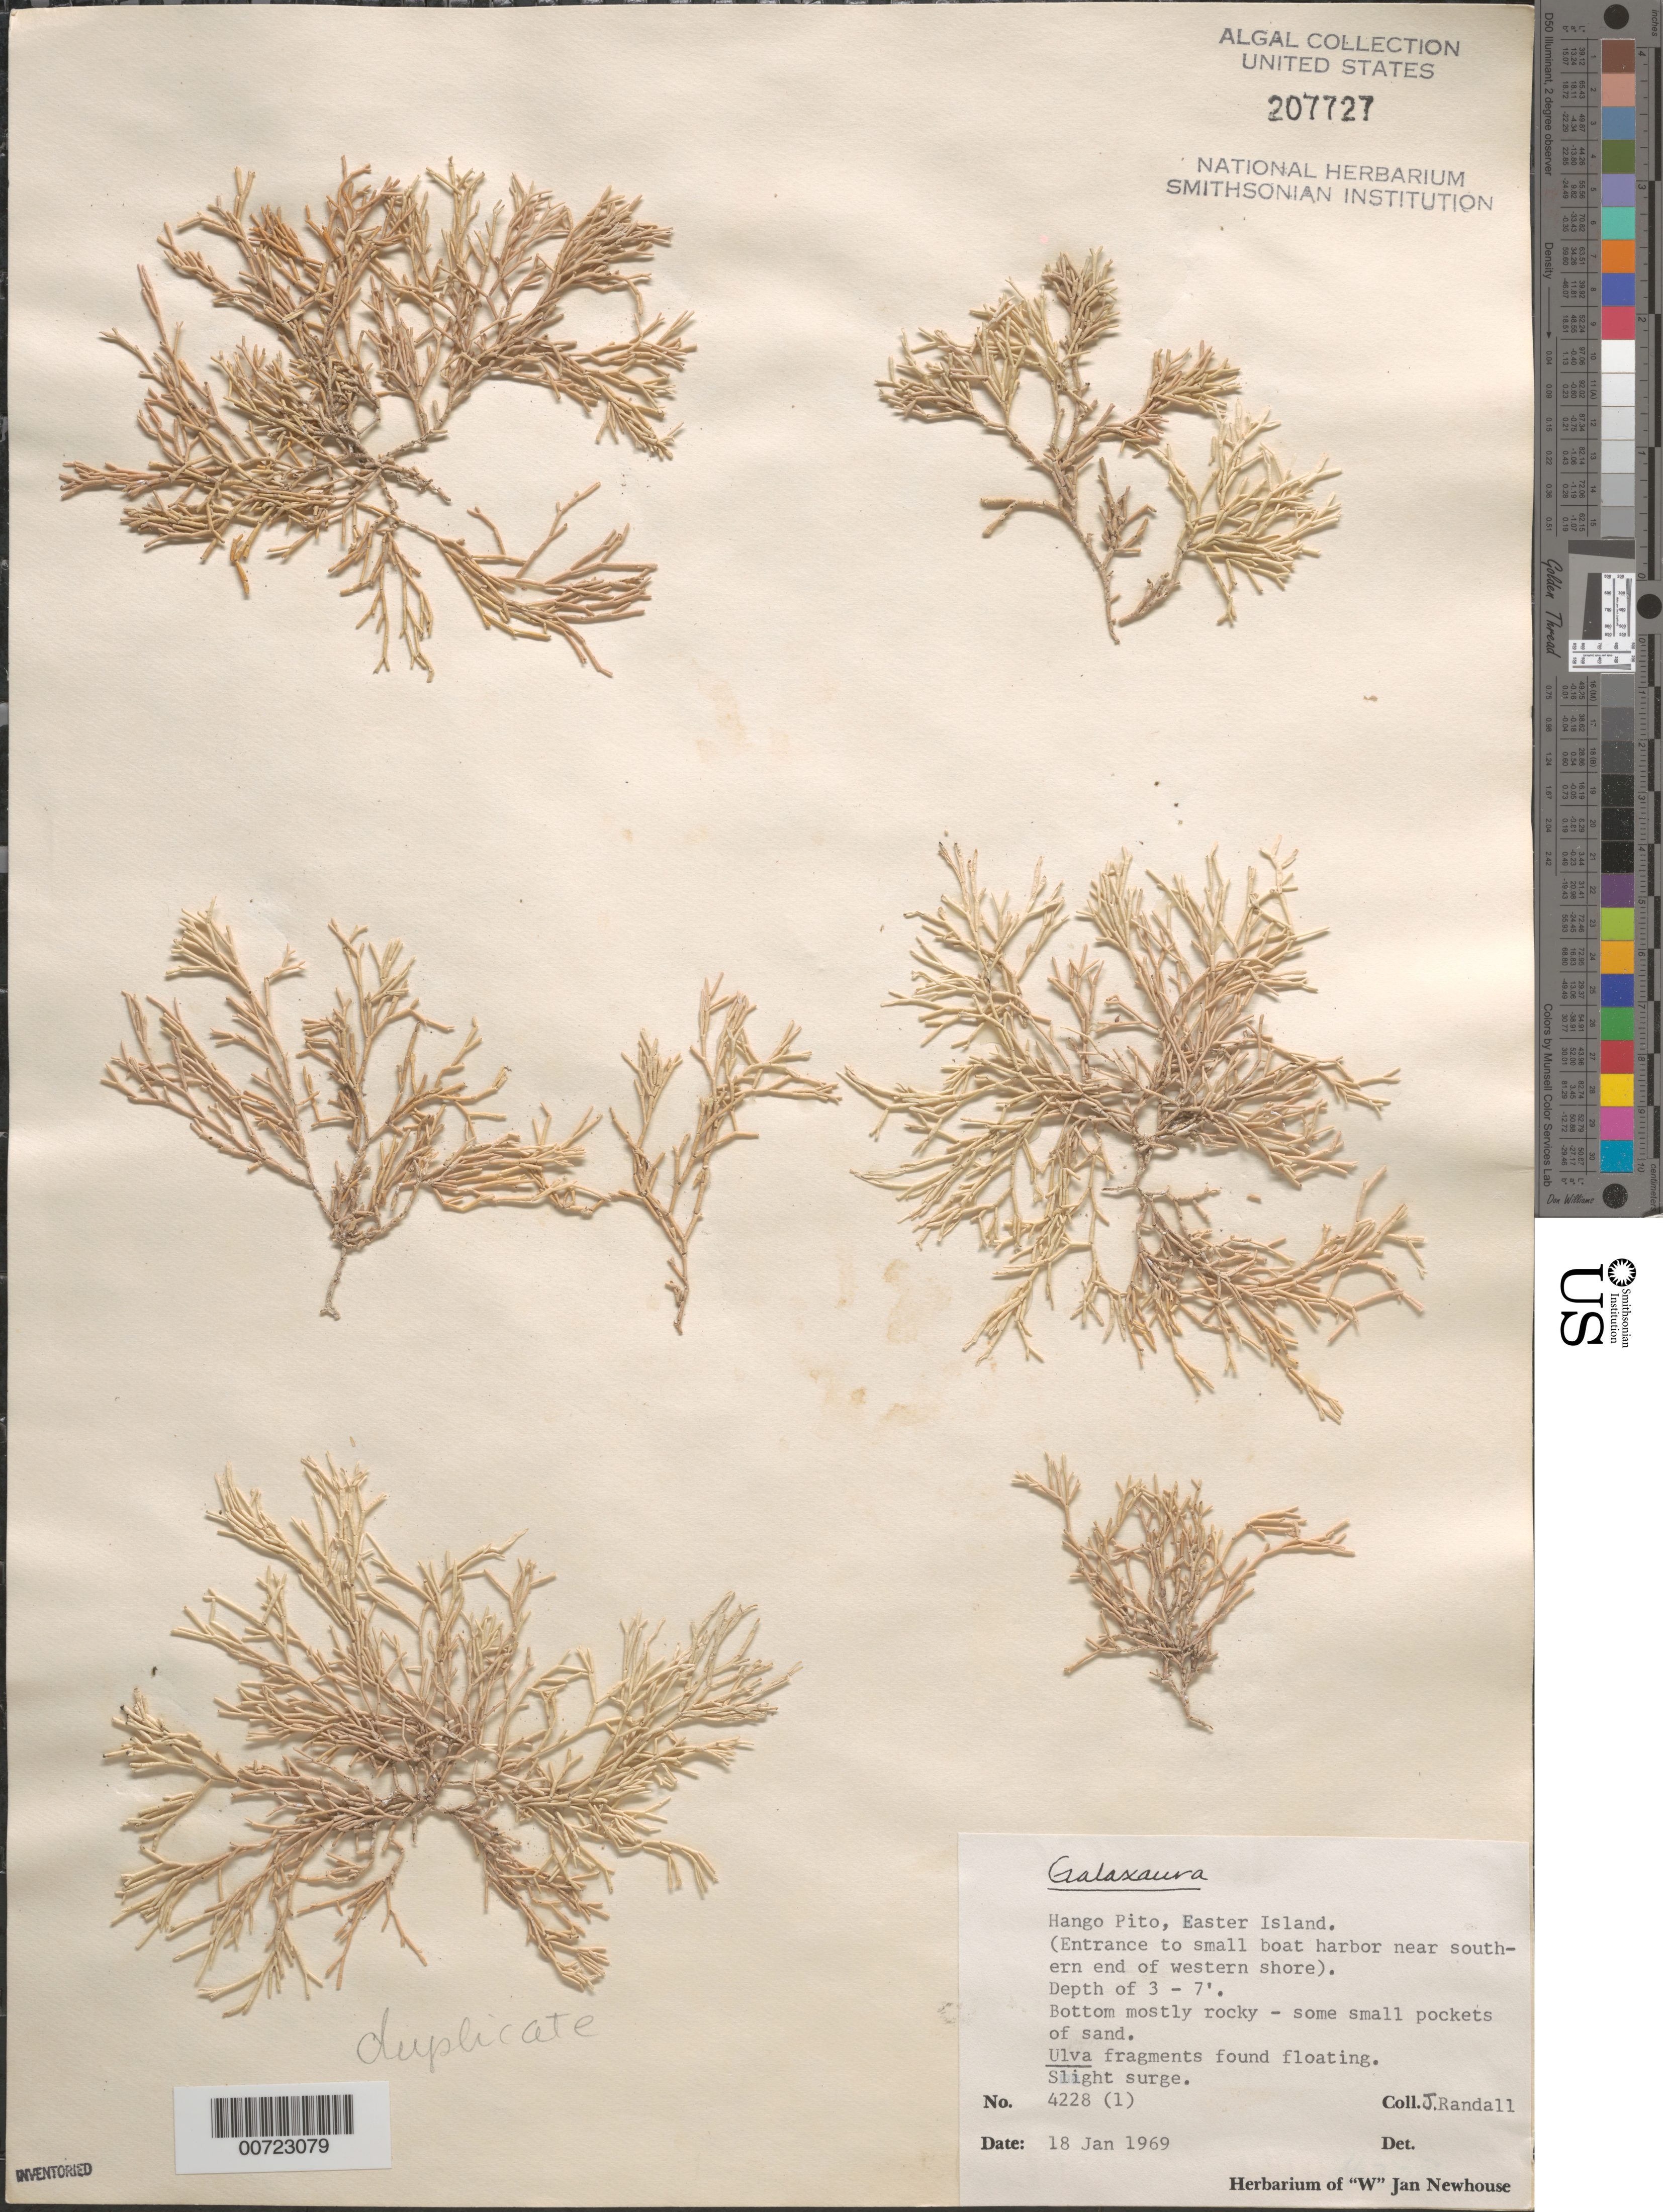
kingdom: Plantae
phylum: Rhodophyta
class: Florideophyceae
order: Nemaliales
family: Galaxauraceae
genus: Galaxaura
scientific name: Galaxaura sp.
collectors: J. Randall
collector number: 4228 (1)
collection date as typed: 18 Jan 1969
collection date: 1969-01-18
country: Chile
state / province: Valparaíso (V)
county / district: Isla de Pascua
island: Pascua [Easter]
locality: Hango Pito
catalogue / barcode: US 207727